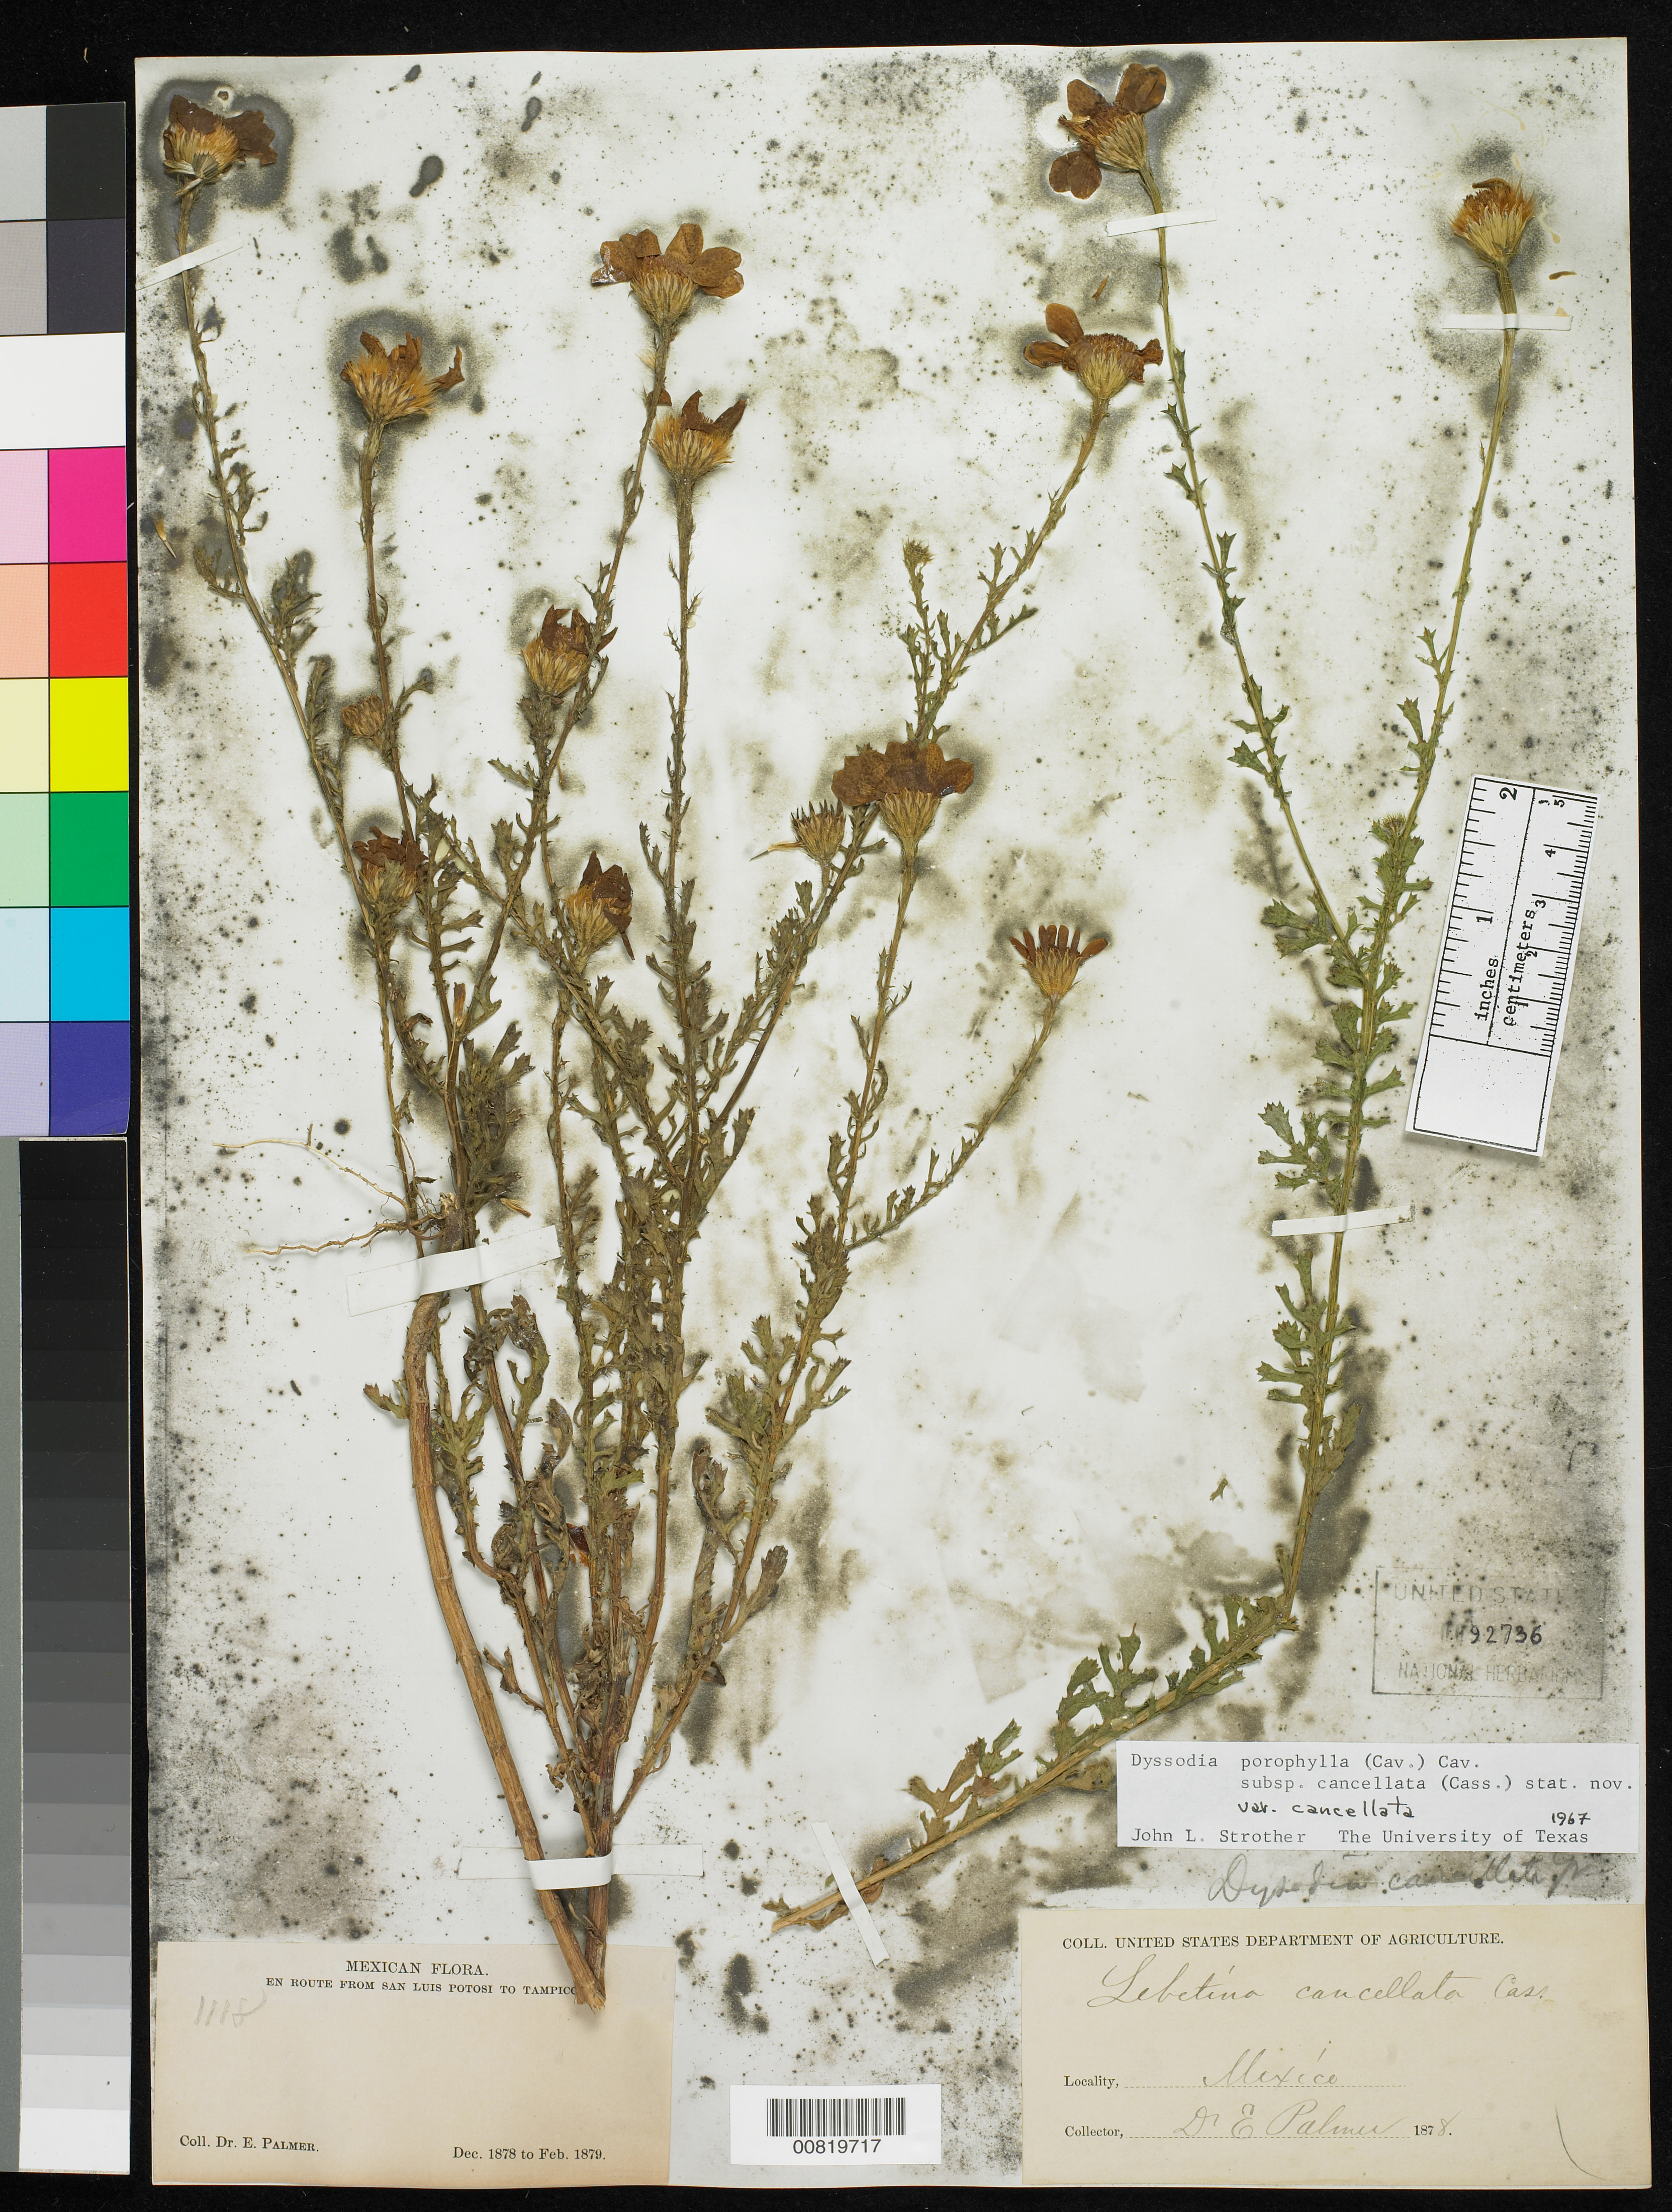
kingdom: Plantae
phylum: Tracheophyta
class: Magnoliopsida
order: Asterales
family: Asteraceae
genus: Adenophyllum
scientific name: Adenophyllum porophyllum var. cancellatum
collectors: E. Palmer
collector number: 1118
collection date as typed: Dec 1878 to -- Feb 1879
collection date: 1878-12/1879-02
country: Mexico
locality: En route from San Luis Potosí to Tampico, Tamaulipas.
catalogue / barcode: US 92736